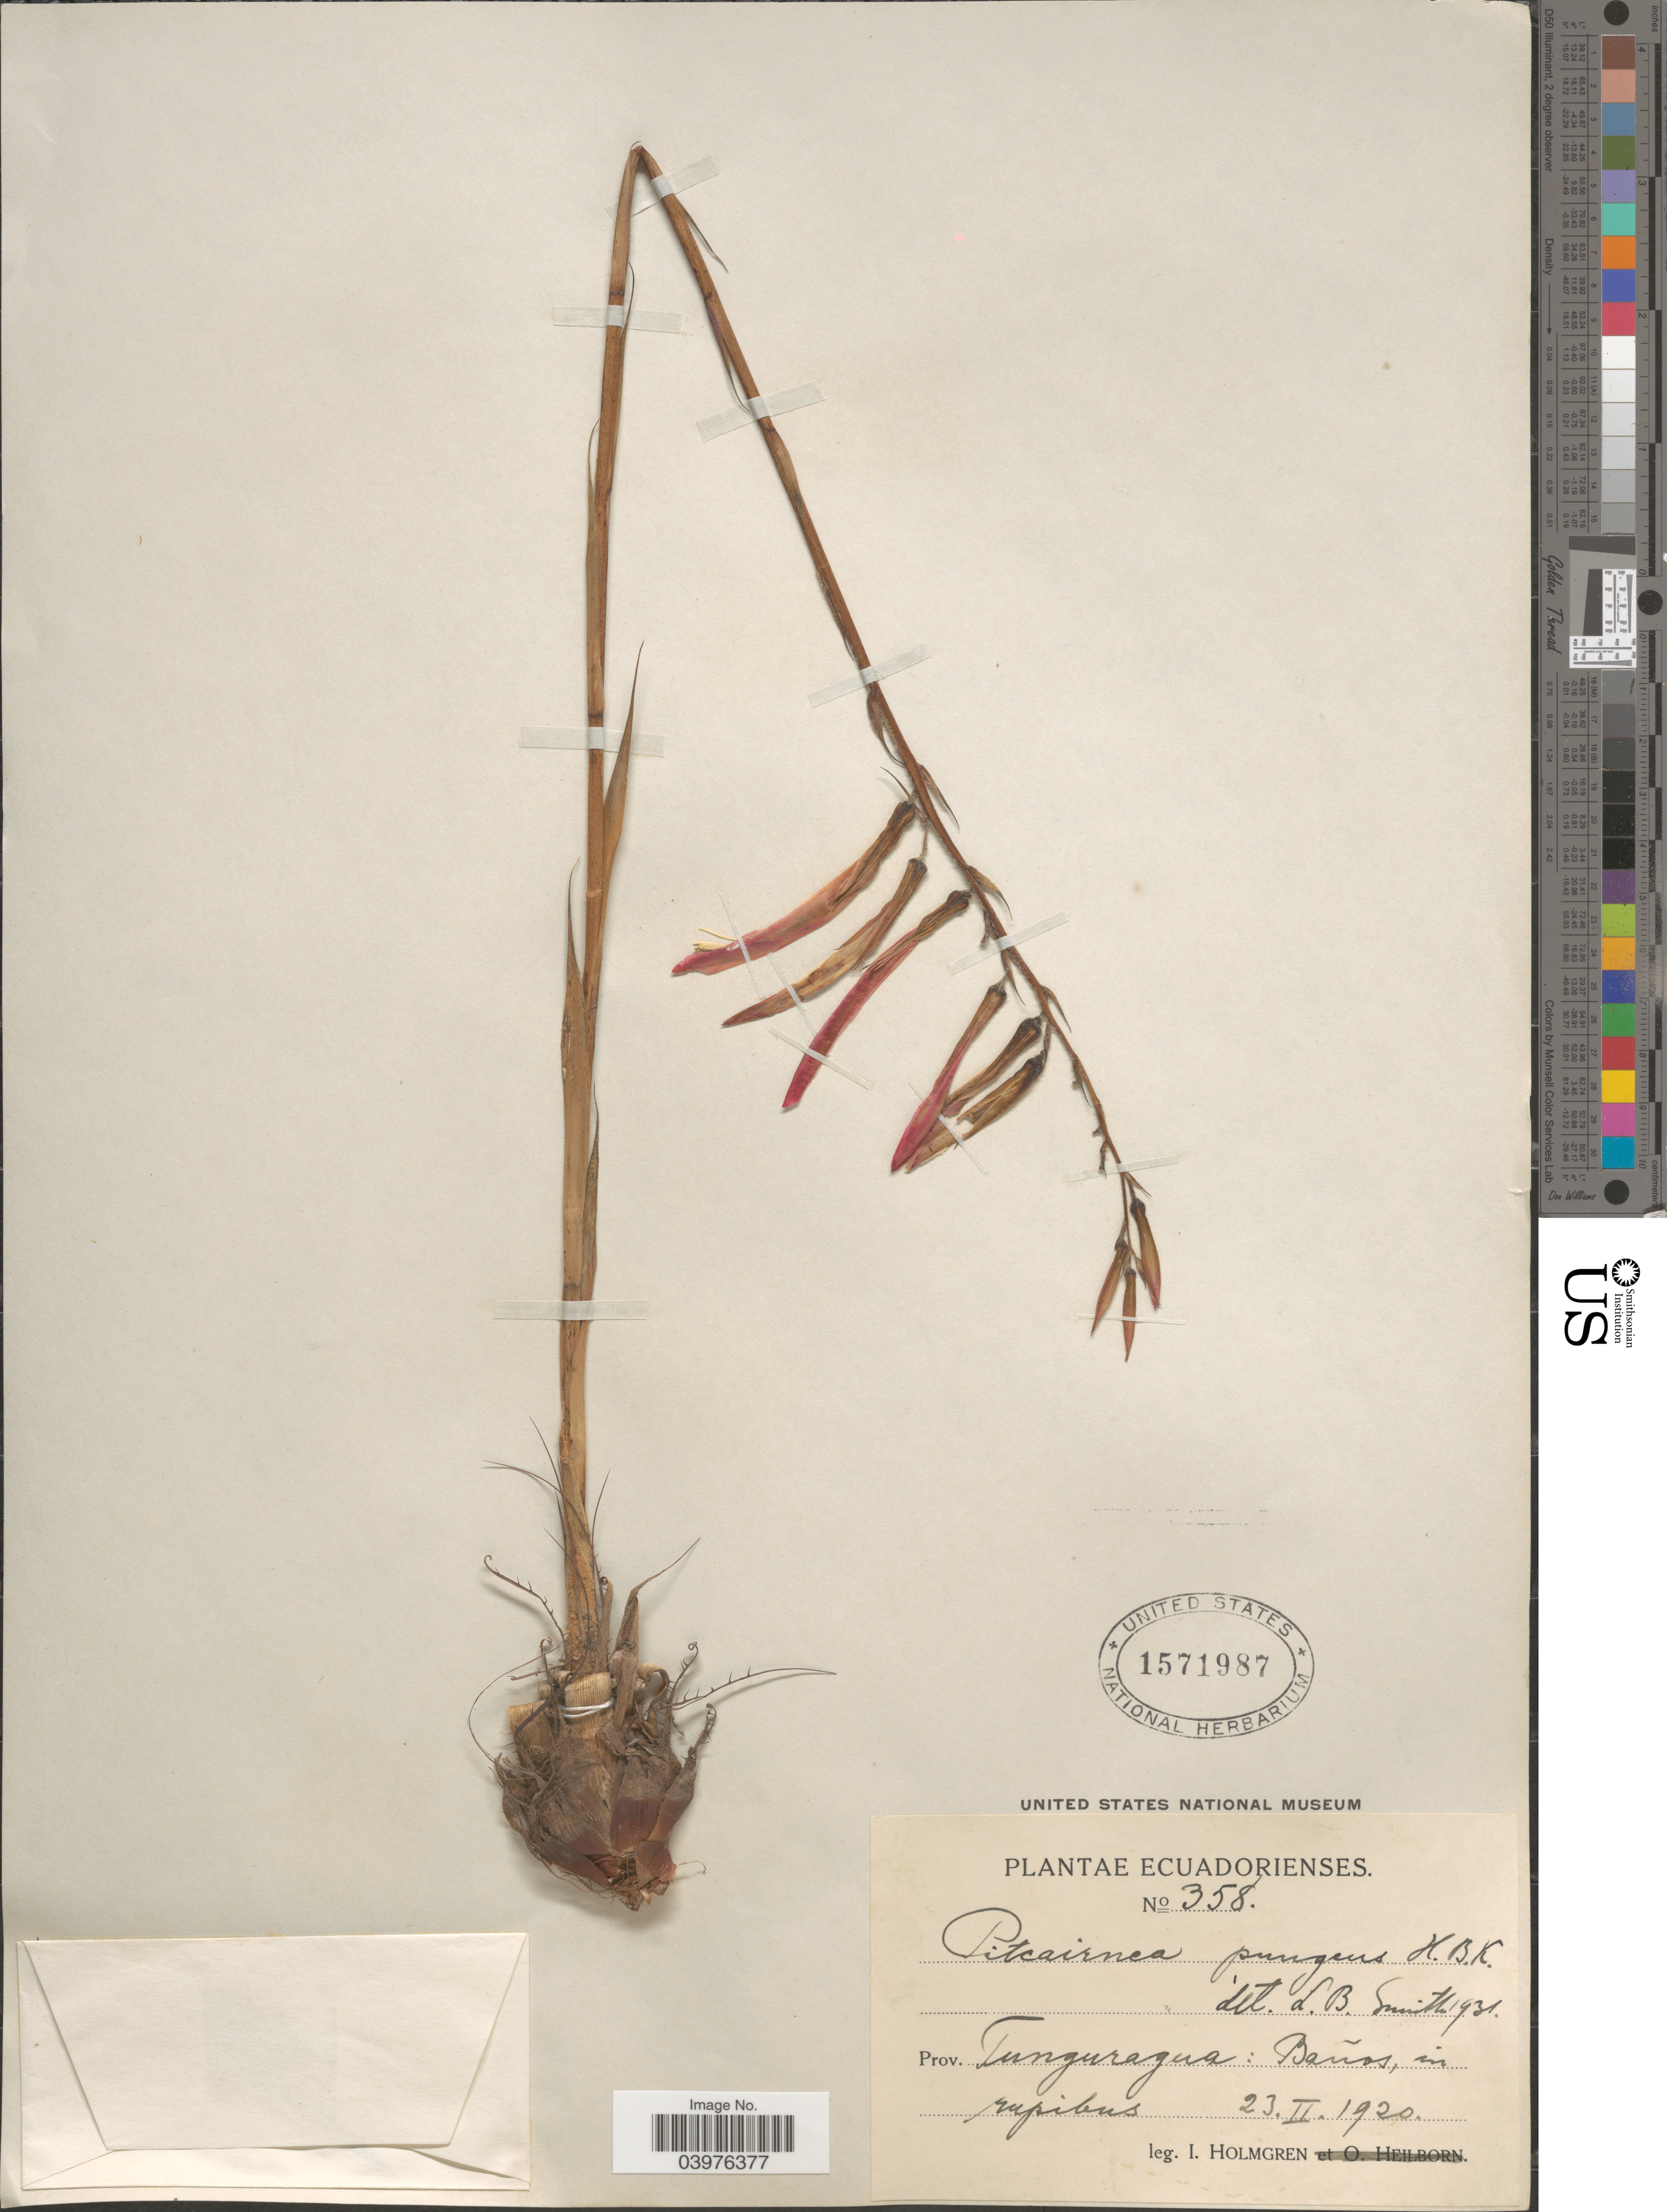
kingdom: Plantae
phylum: Tracheophyta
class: Liliopsida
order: Poales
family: Bromeliaceae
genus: Pitcairnia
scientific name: Pitcairnia pungens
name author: Kunth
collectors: I. Holmgren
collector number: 358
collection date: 1920-02-23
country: Ecuador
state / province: Tungurahua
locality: Baños, in rupibus.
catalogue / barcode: US 1571987